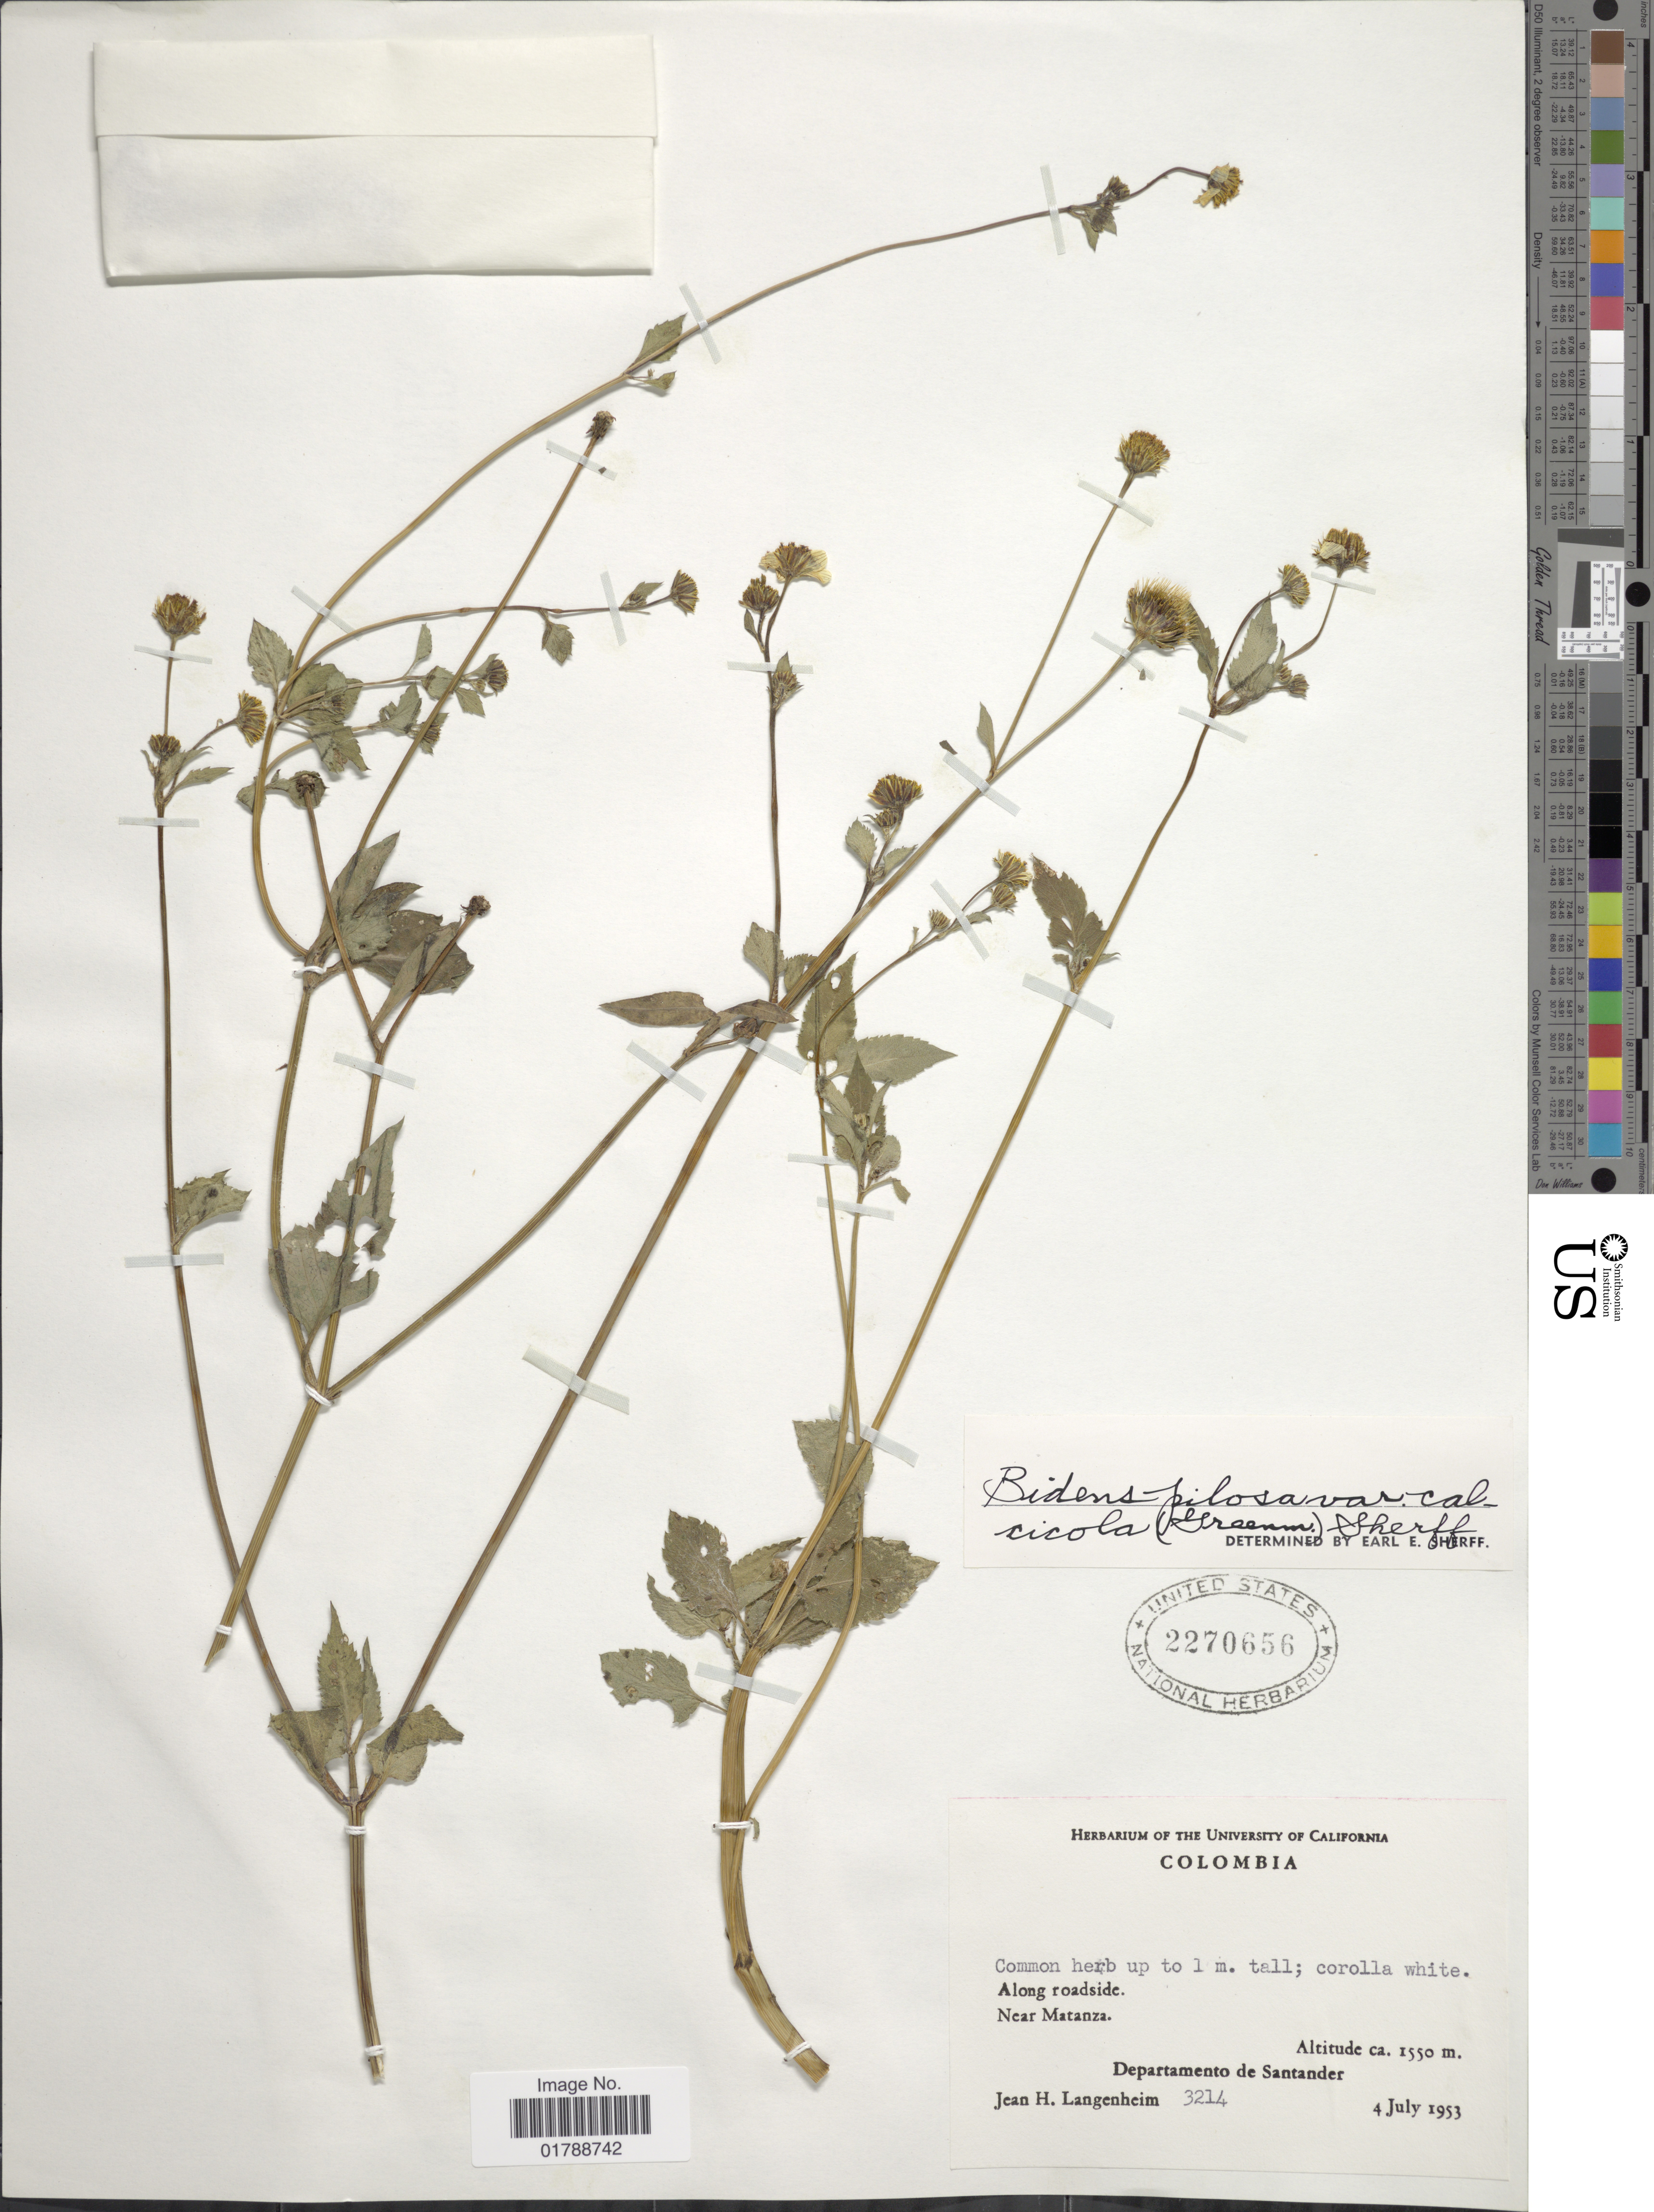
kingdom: Plantae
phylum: Tracheophyta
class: Magnoliopsida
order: Asterales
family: Asteraceae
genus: Bidens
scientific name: Bidens pilosa var. calcicola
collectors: J. H. Langenheim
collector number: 3214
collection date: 1953-07-04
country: Colombia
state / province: Santander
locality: Near Matanza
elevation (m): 1550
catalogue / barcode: US 2270656